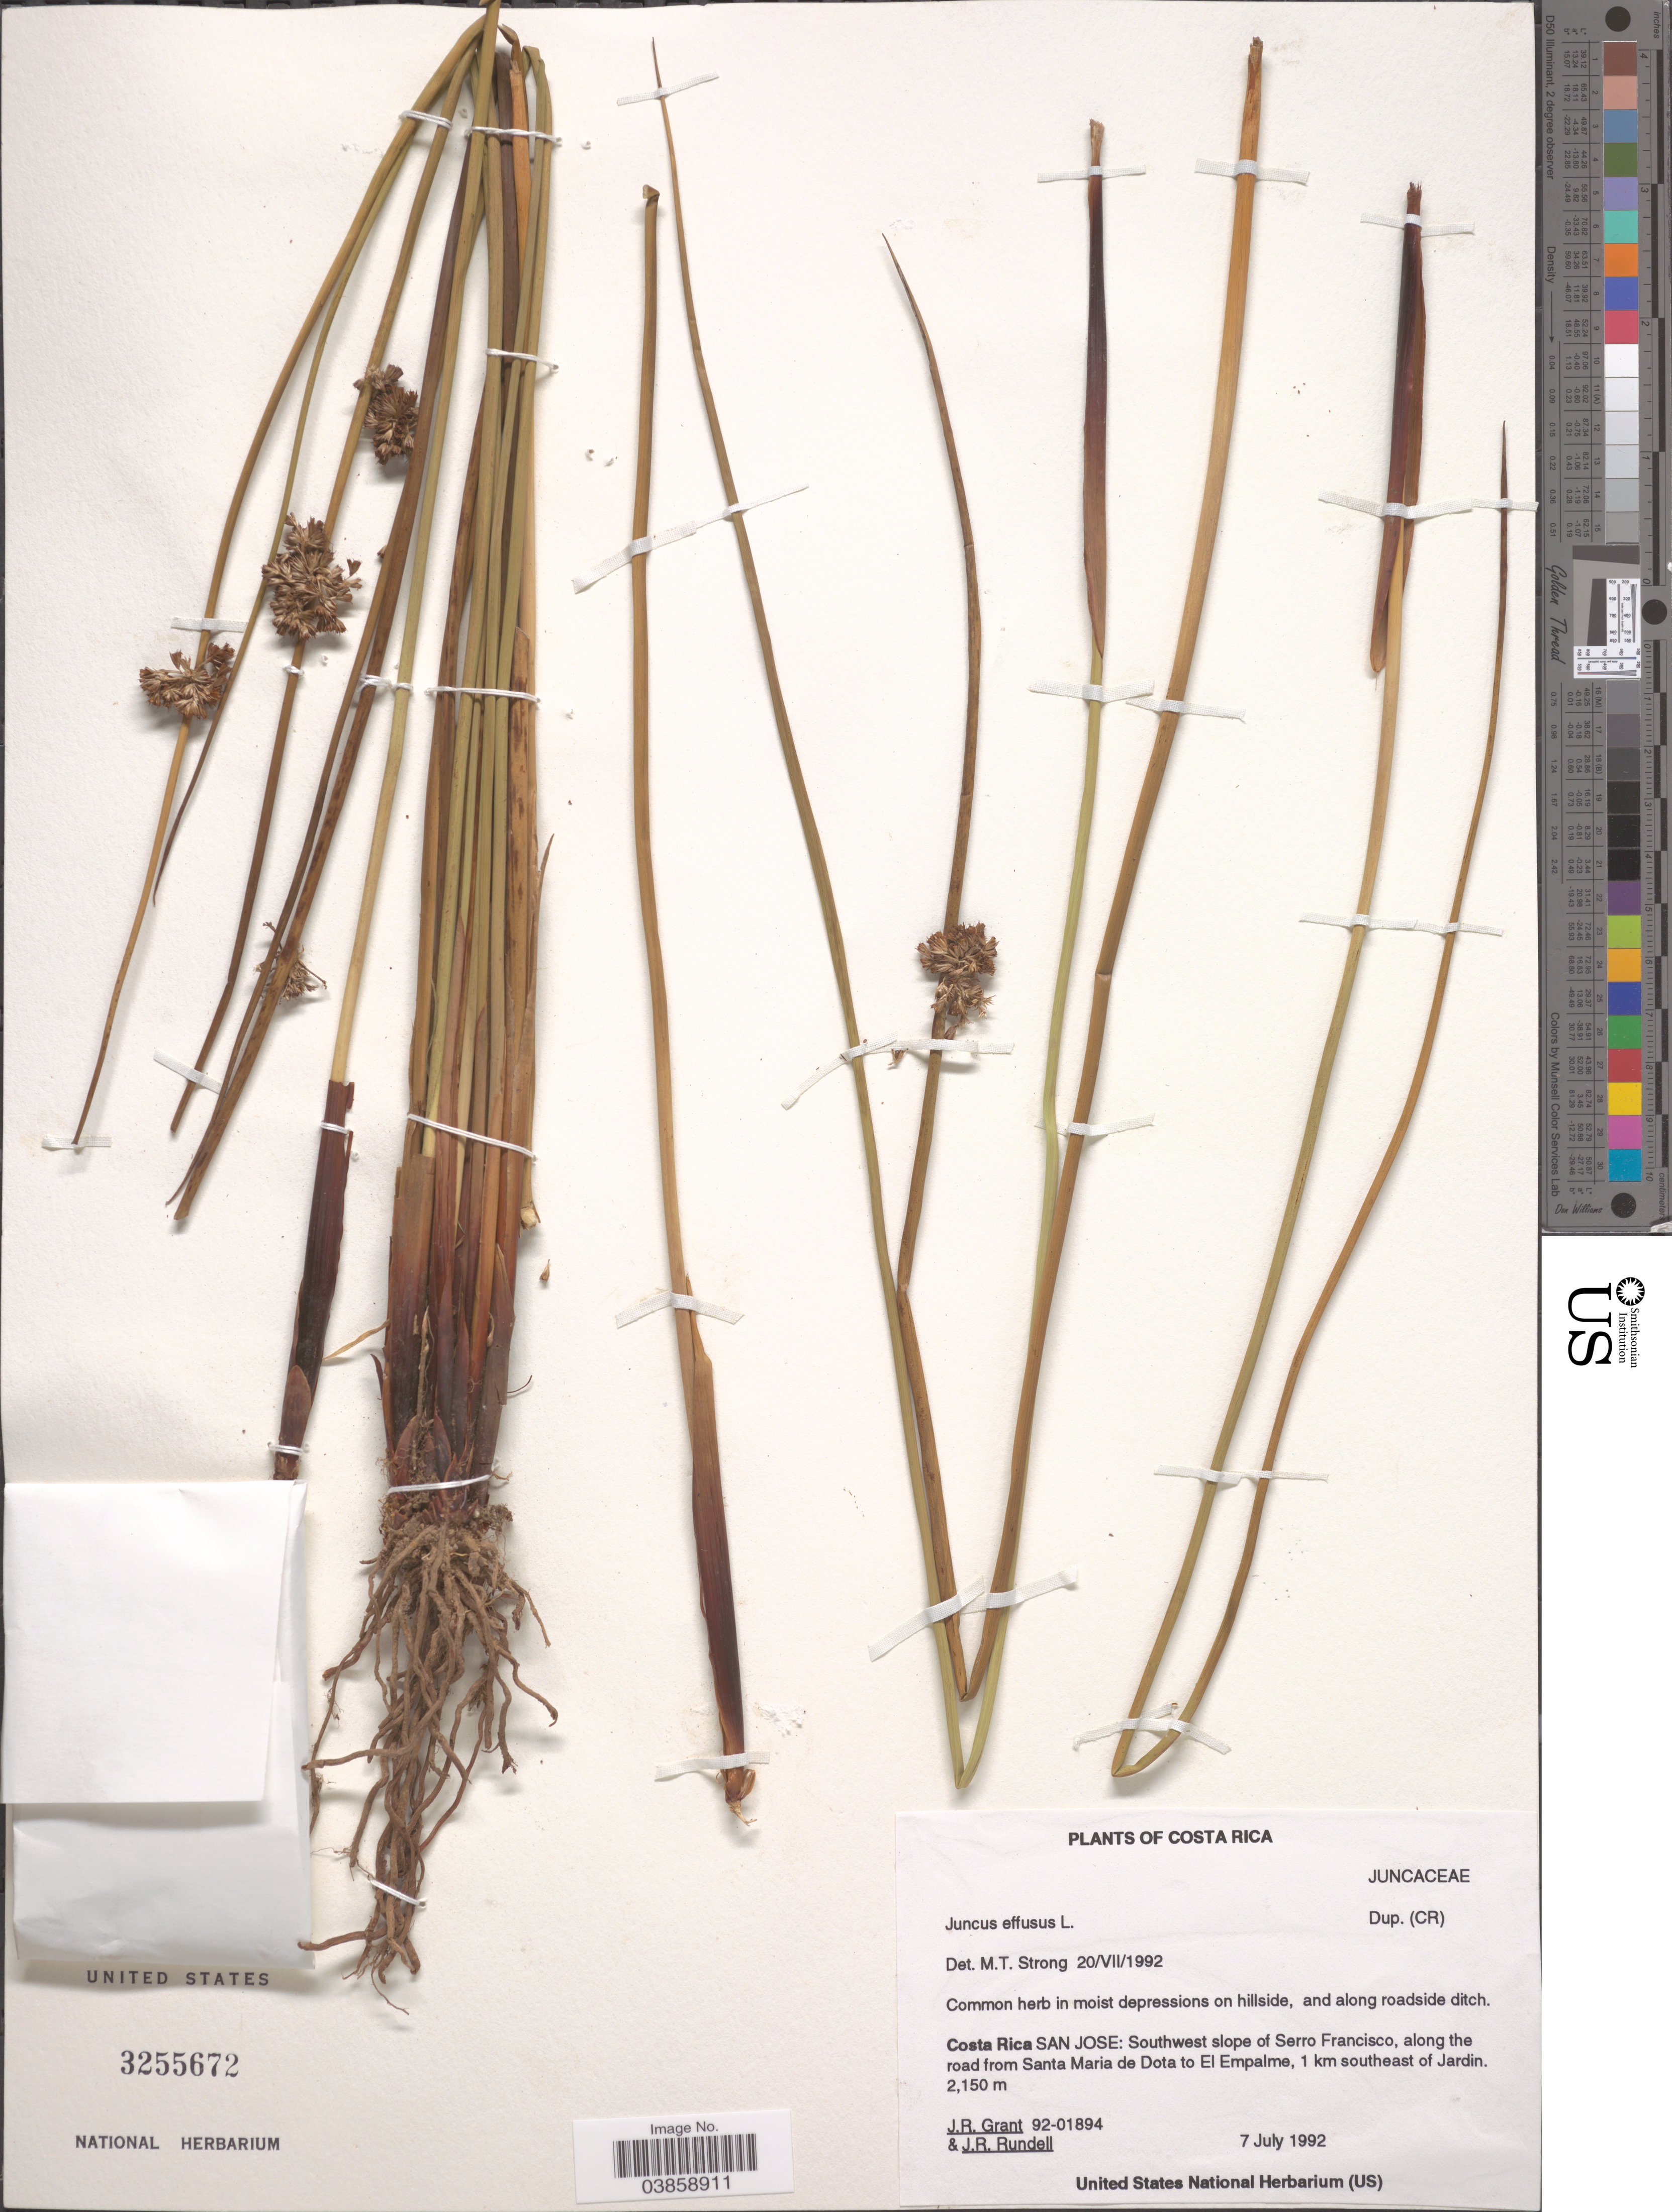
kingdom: Plantae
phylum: Tracheophyta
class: Liliopsida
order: Poales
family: Juncaceae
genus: Juncus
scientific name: Juncus effusus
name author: L.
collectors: J. Grant & J. R. Rundell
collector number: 92-01894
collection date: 1992-07-07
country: Costa Rica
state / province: San José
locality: On hillside. Southwest slope of Serro Francisco, along the road from Santa Maria de Dota to El Empalme, 1 km southeast of Jardin.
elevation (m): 2150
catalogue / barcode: US 3255672